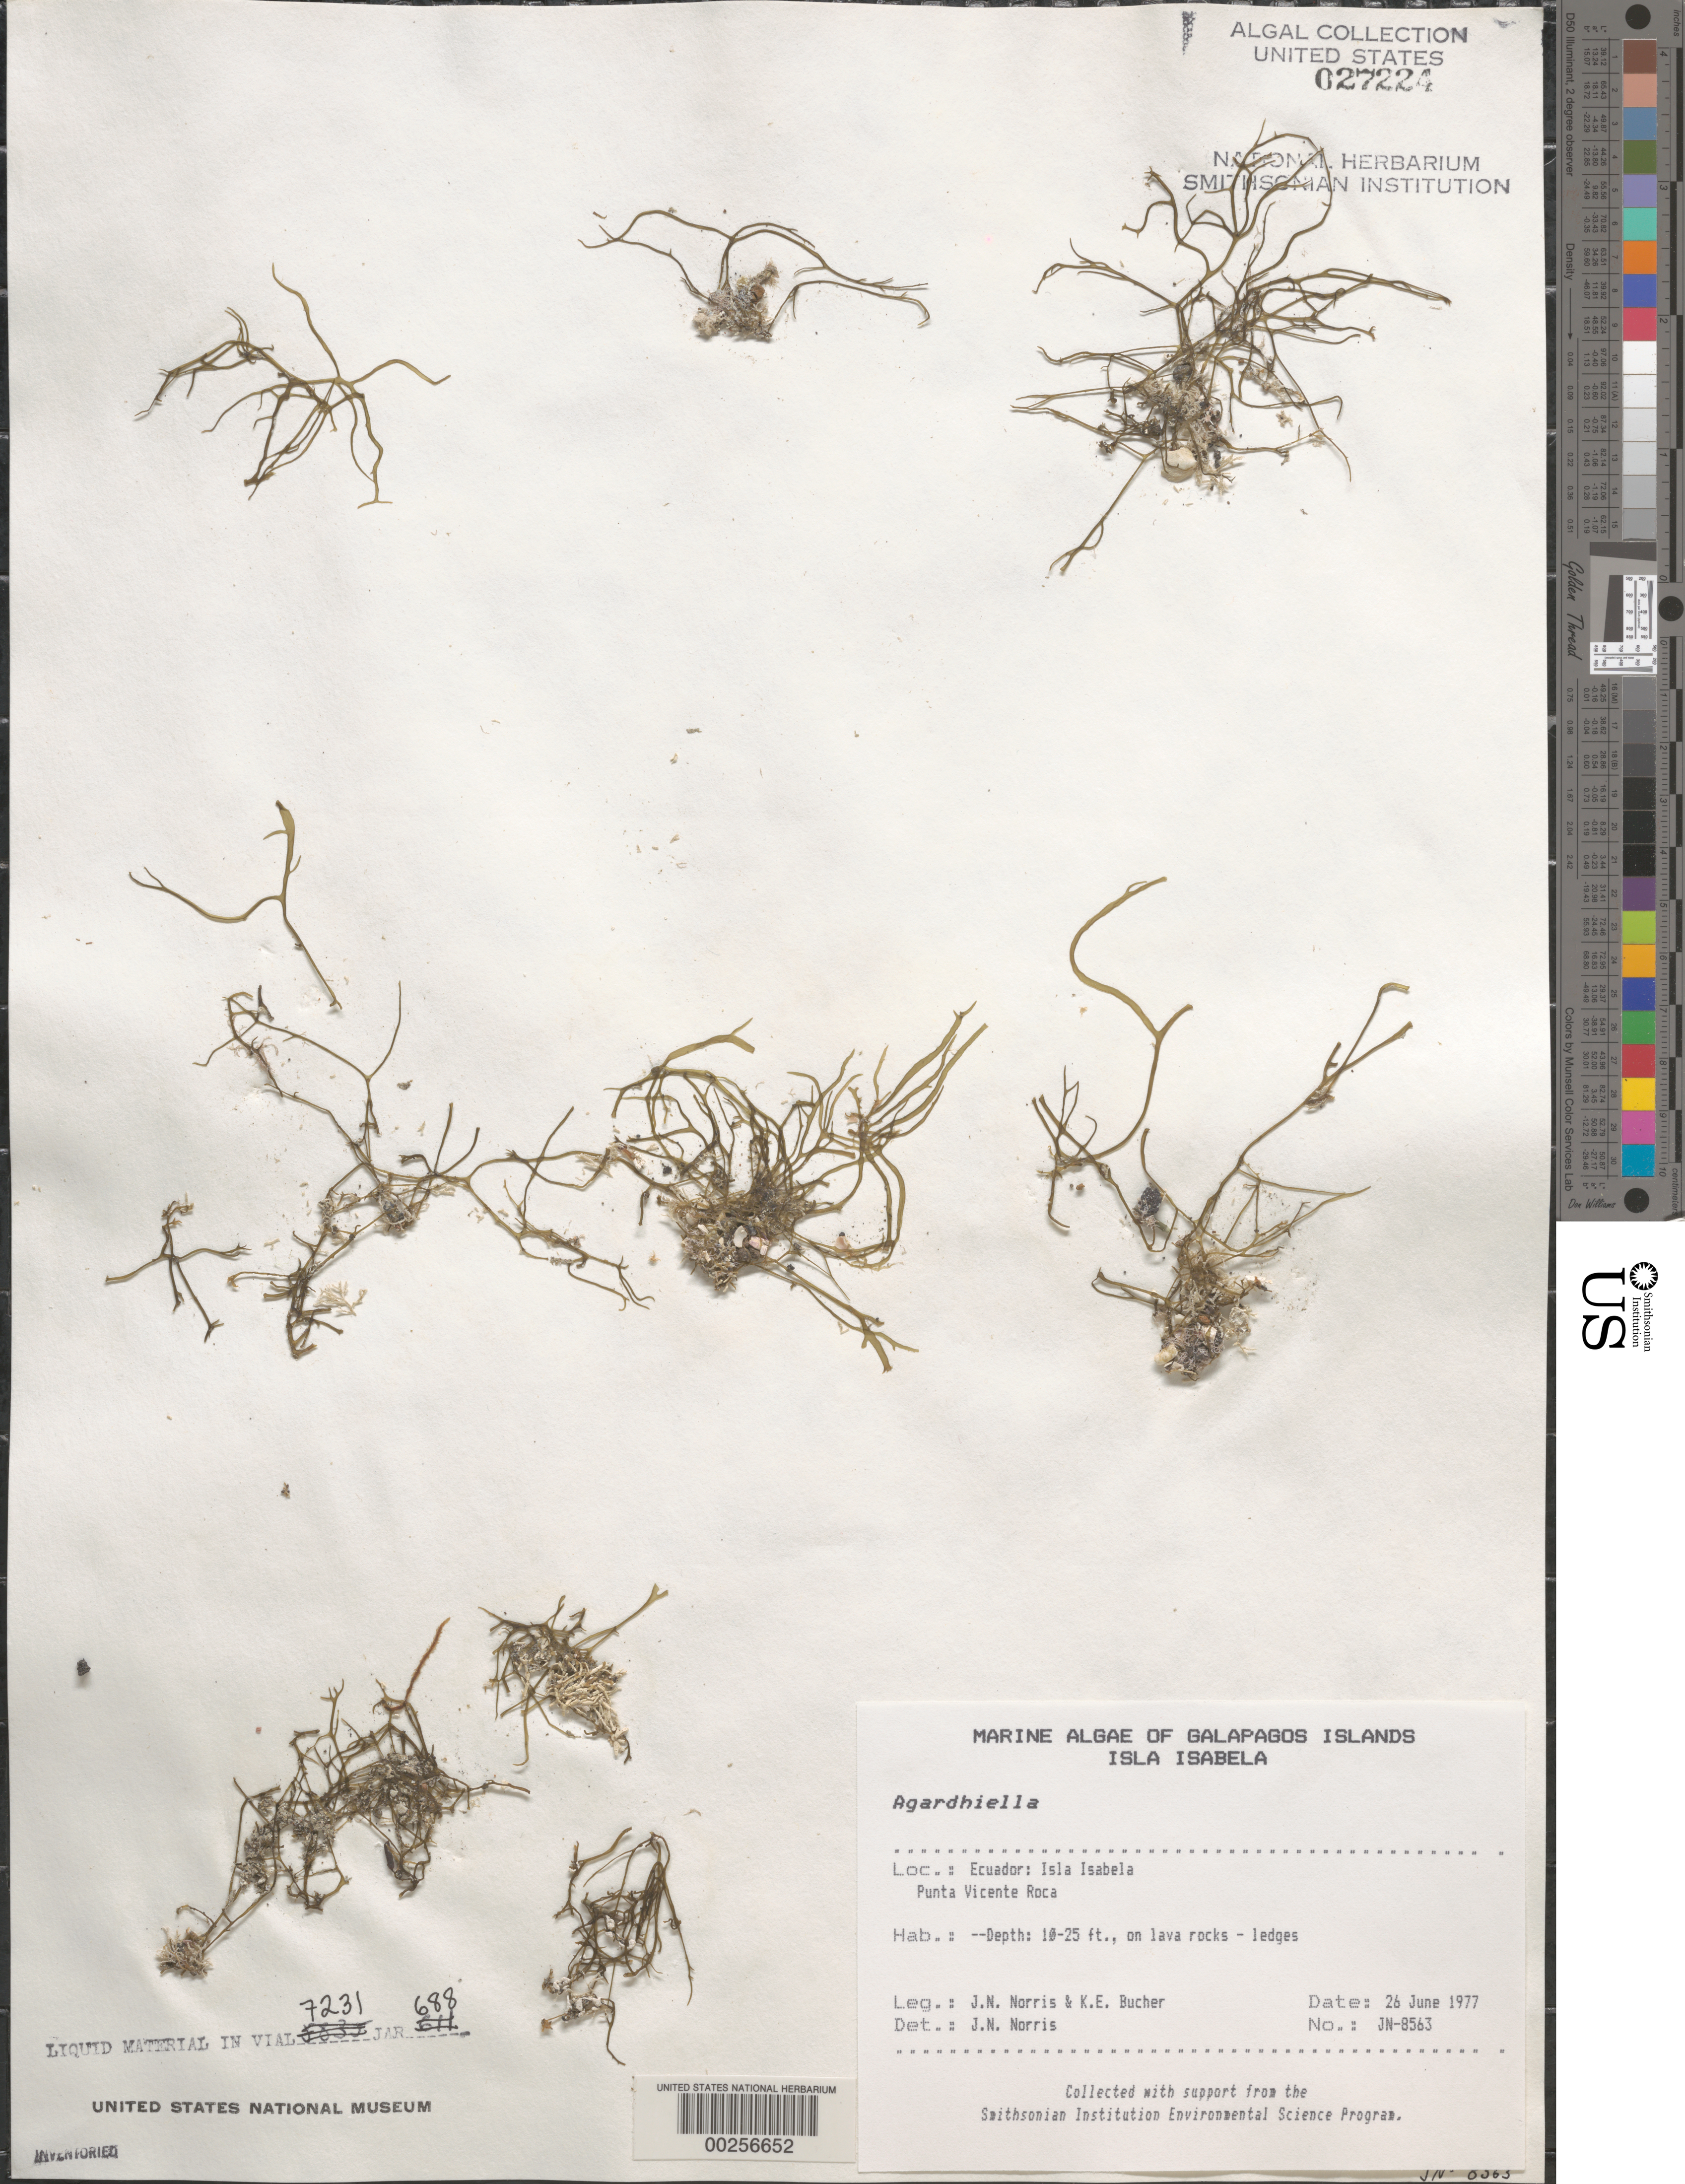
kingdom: Plantae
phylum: Rhodophyta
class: Florideophyceae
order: Gigartinales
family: Solieriaceae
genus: Agardhiella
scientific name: Agardhiella sp.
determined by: Norris, James N.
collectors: J. N. Norris & K. E. Bucher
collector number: JN-8563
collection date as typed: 26 Jun 1977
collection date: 1977-06-26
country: Ecuador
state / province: Colón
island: Isabela [Albemarle]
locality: Punta Vicente Roca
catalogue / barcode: US 27224